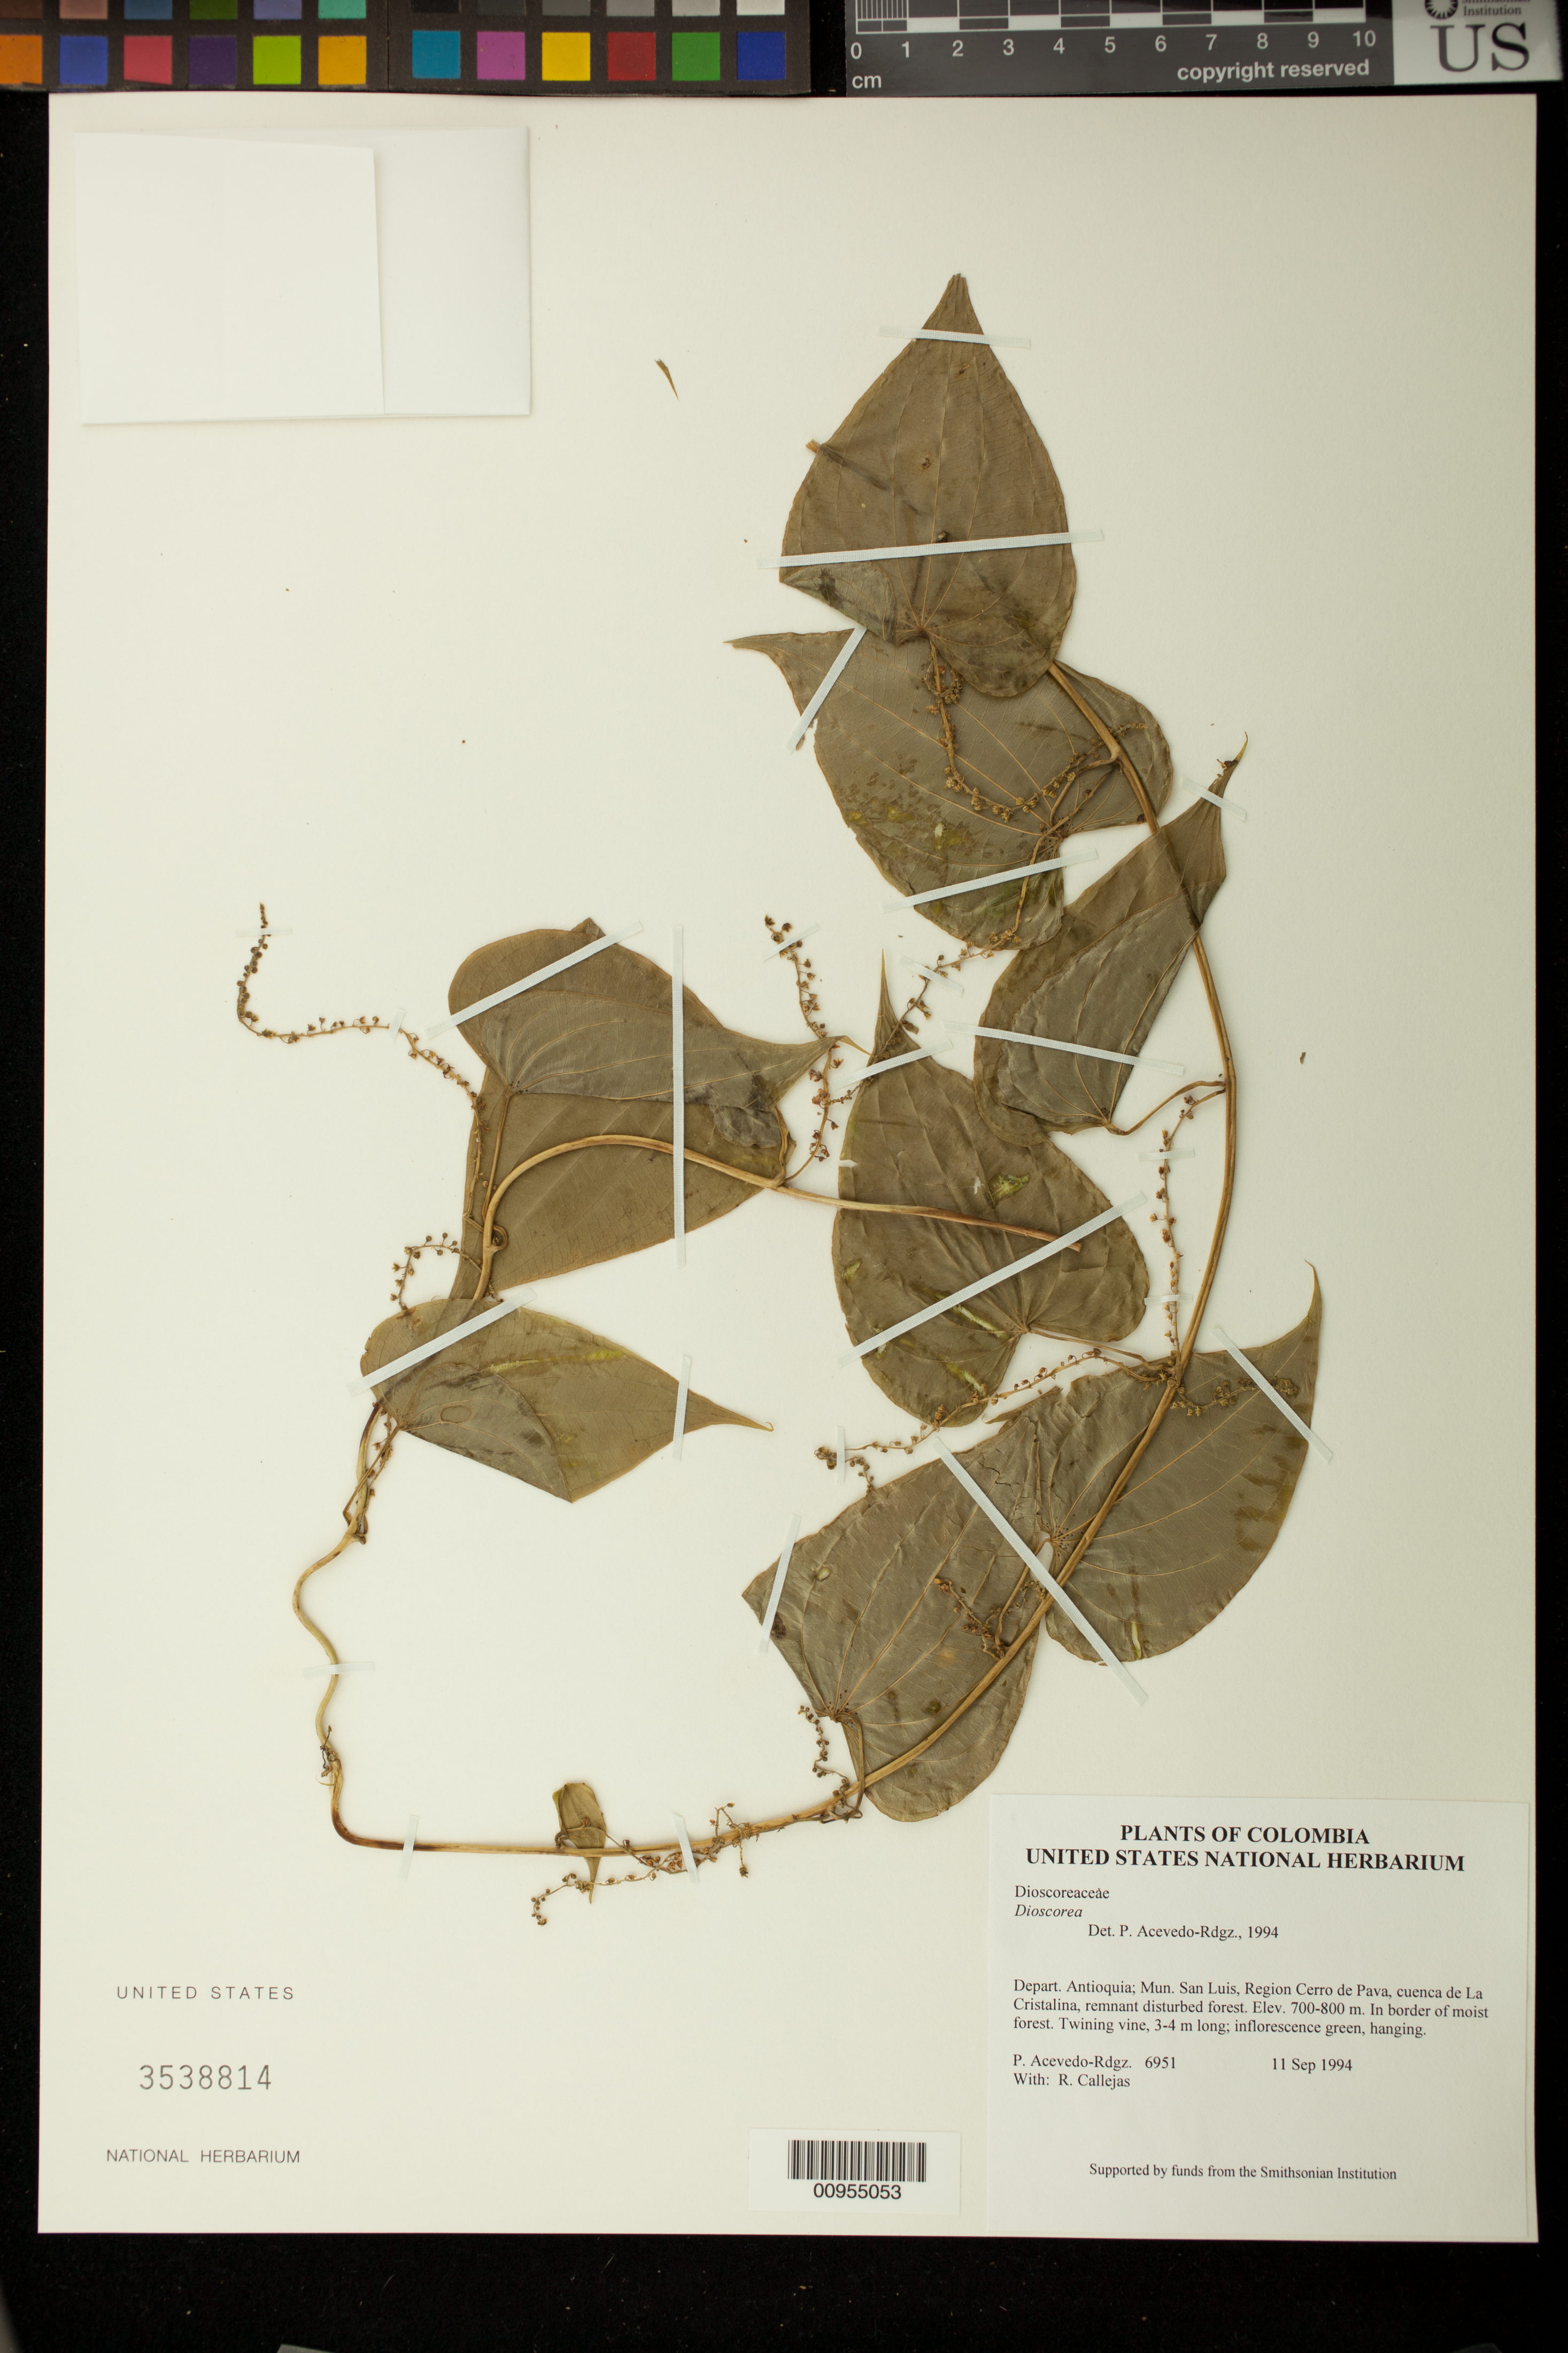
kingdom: Plantae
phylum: Tracheophyta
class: Liliopsida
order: Dioscoreales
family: Dioscoreaceae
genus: Dioscorea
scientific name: Dioscorea piperifolia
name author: Bonpl. ex Humb. & Willd.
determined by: Couto, R. S.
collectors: P. Acevedo-Rodr. & R. Callejas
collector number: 6951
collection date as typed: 11 Sep 1994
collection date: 1994-09-11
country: Colombia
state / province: Antioquia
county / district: San Luis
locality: Depart. Antioquia; Mun. San Luis, Region Cerro de Pava, cuenca de La Cristalina, remnant disturbed forest.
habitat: In border of moist forest.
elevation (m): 700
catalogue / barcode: US 3538814